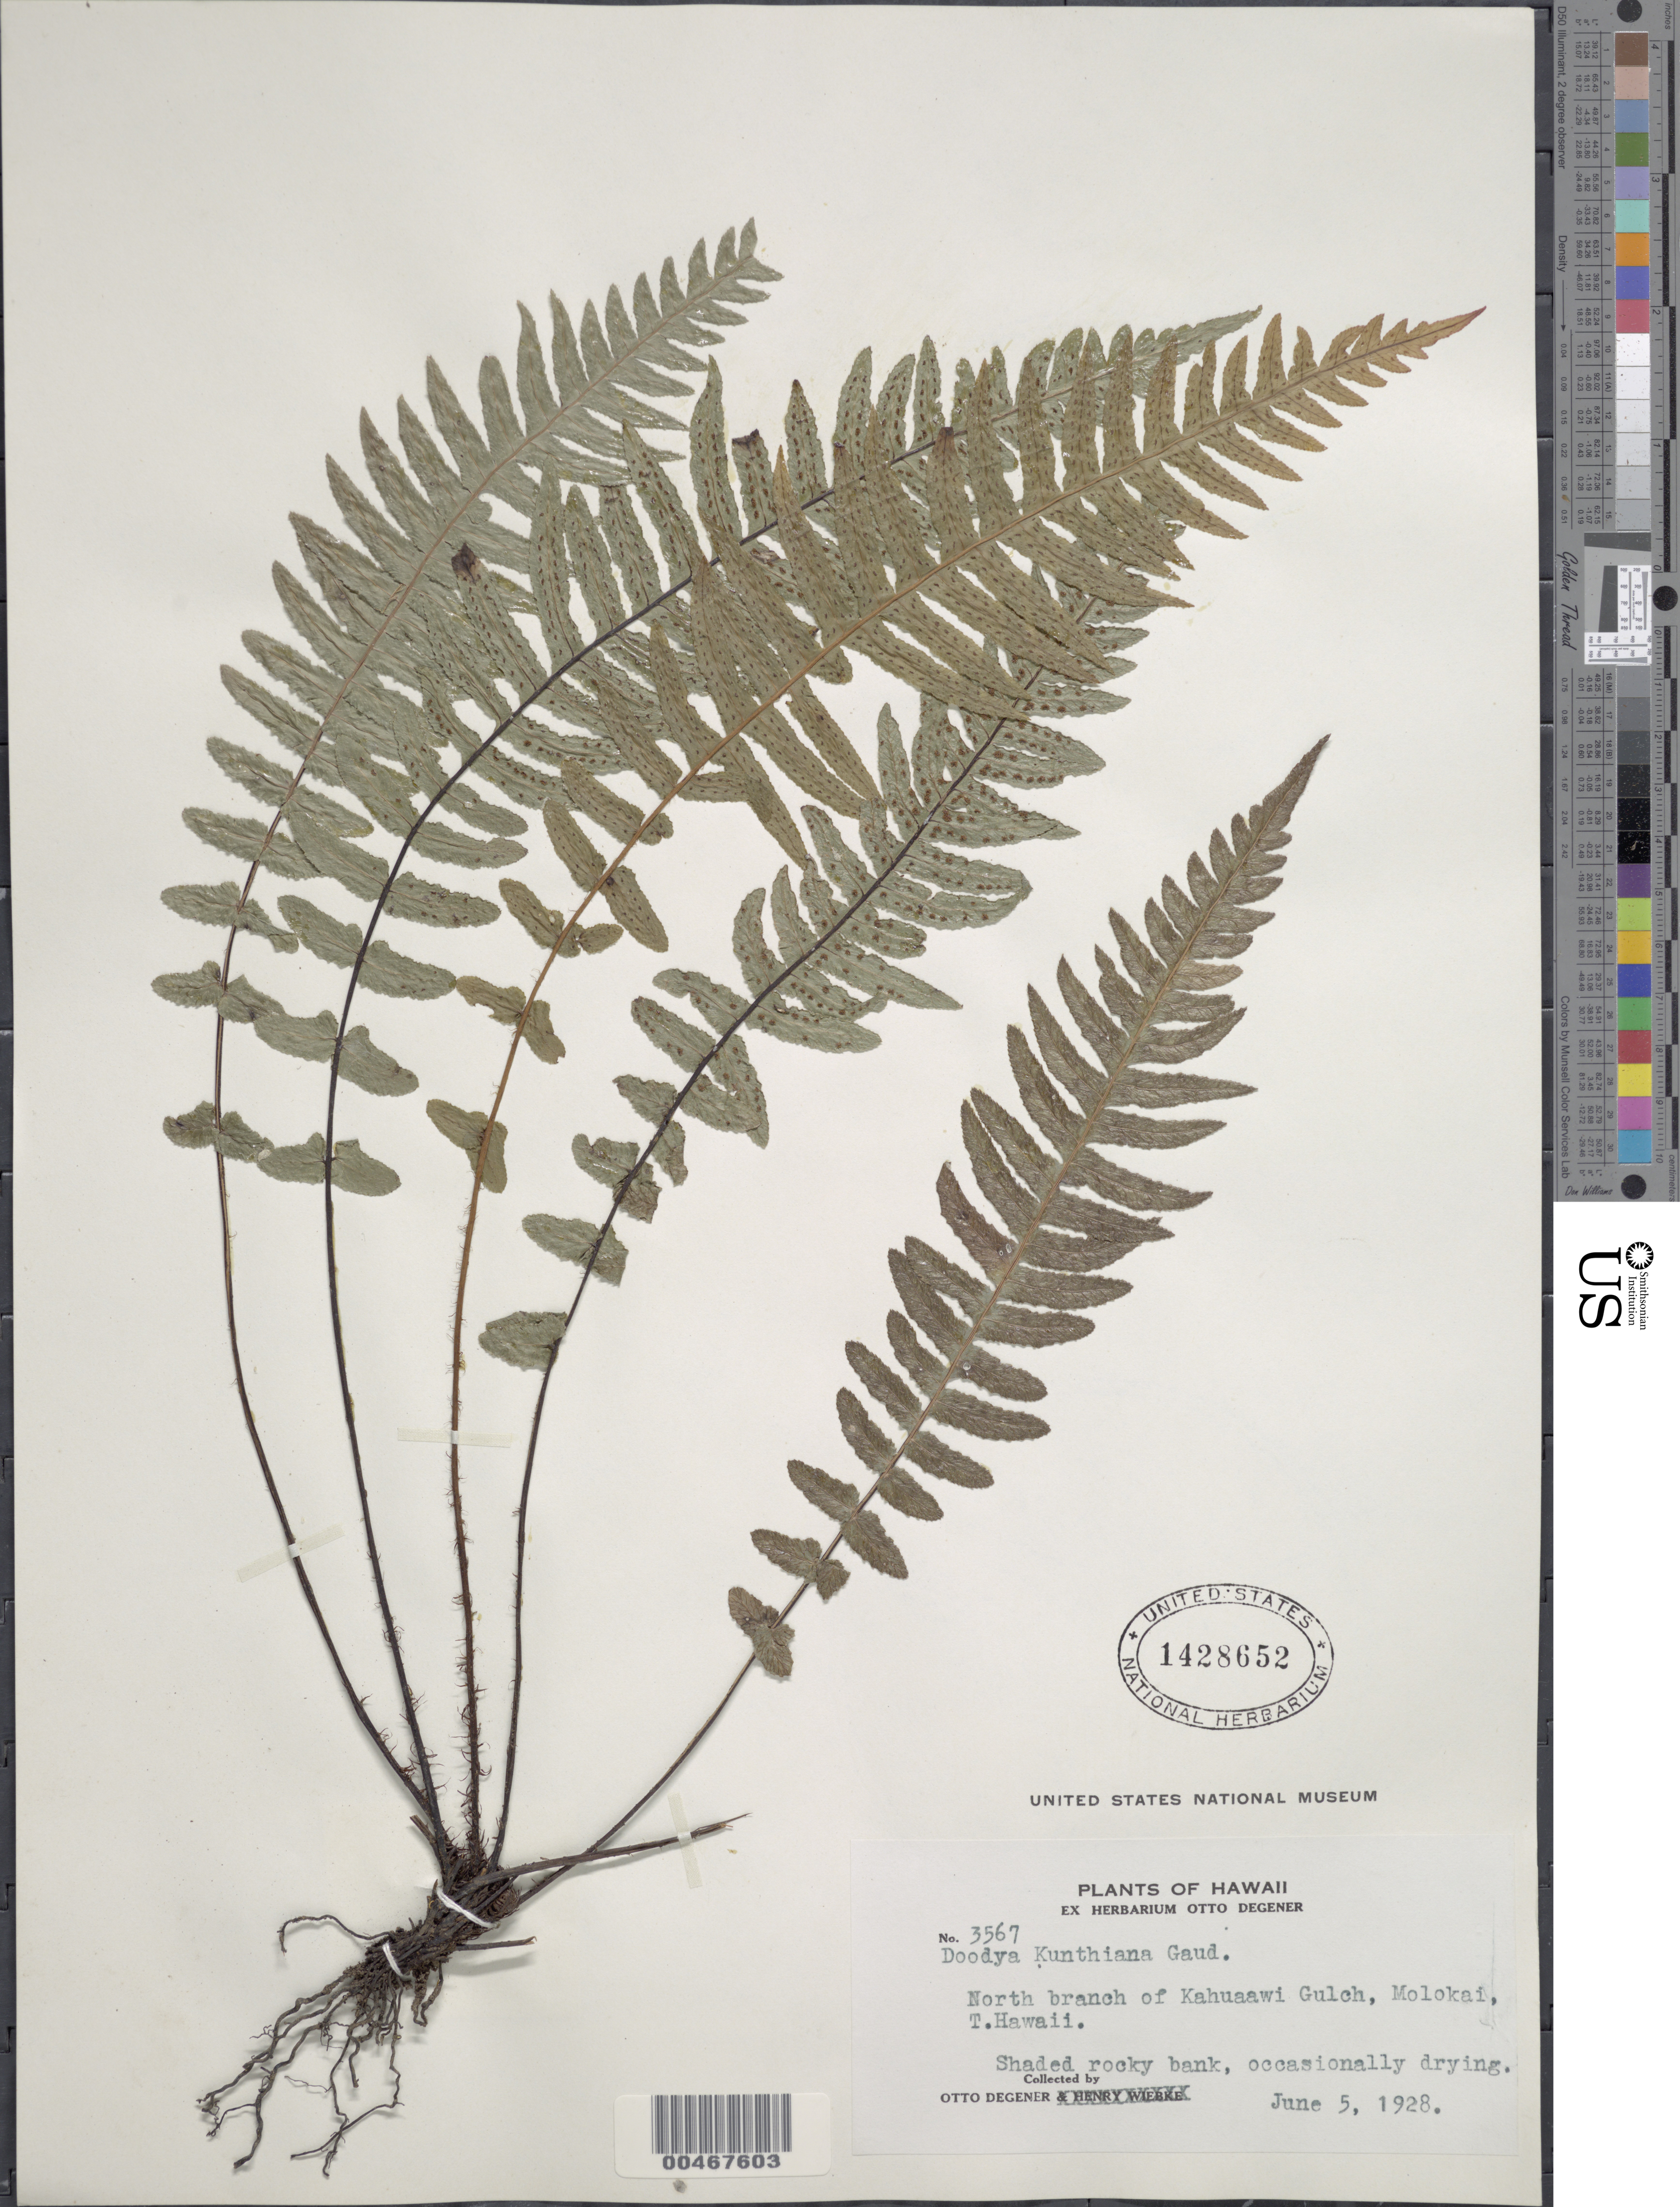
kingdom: Plantae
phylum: Tracheophyta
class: Polypodiopsida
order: Polypodiales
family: Blechnaceae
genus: Doodia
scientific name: Doodia kunthiana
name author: Gaudich.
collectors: O. Degener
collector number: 3567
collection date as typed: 5 Jun 1928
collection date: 1928-06-05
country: United States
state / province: Hawaii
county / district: Maui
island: Moloka'i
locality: N branch of Kahuaawi Gulch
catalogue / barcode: US 1428652